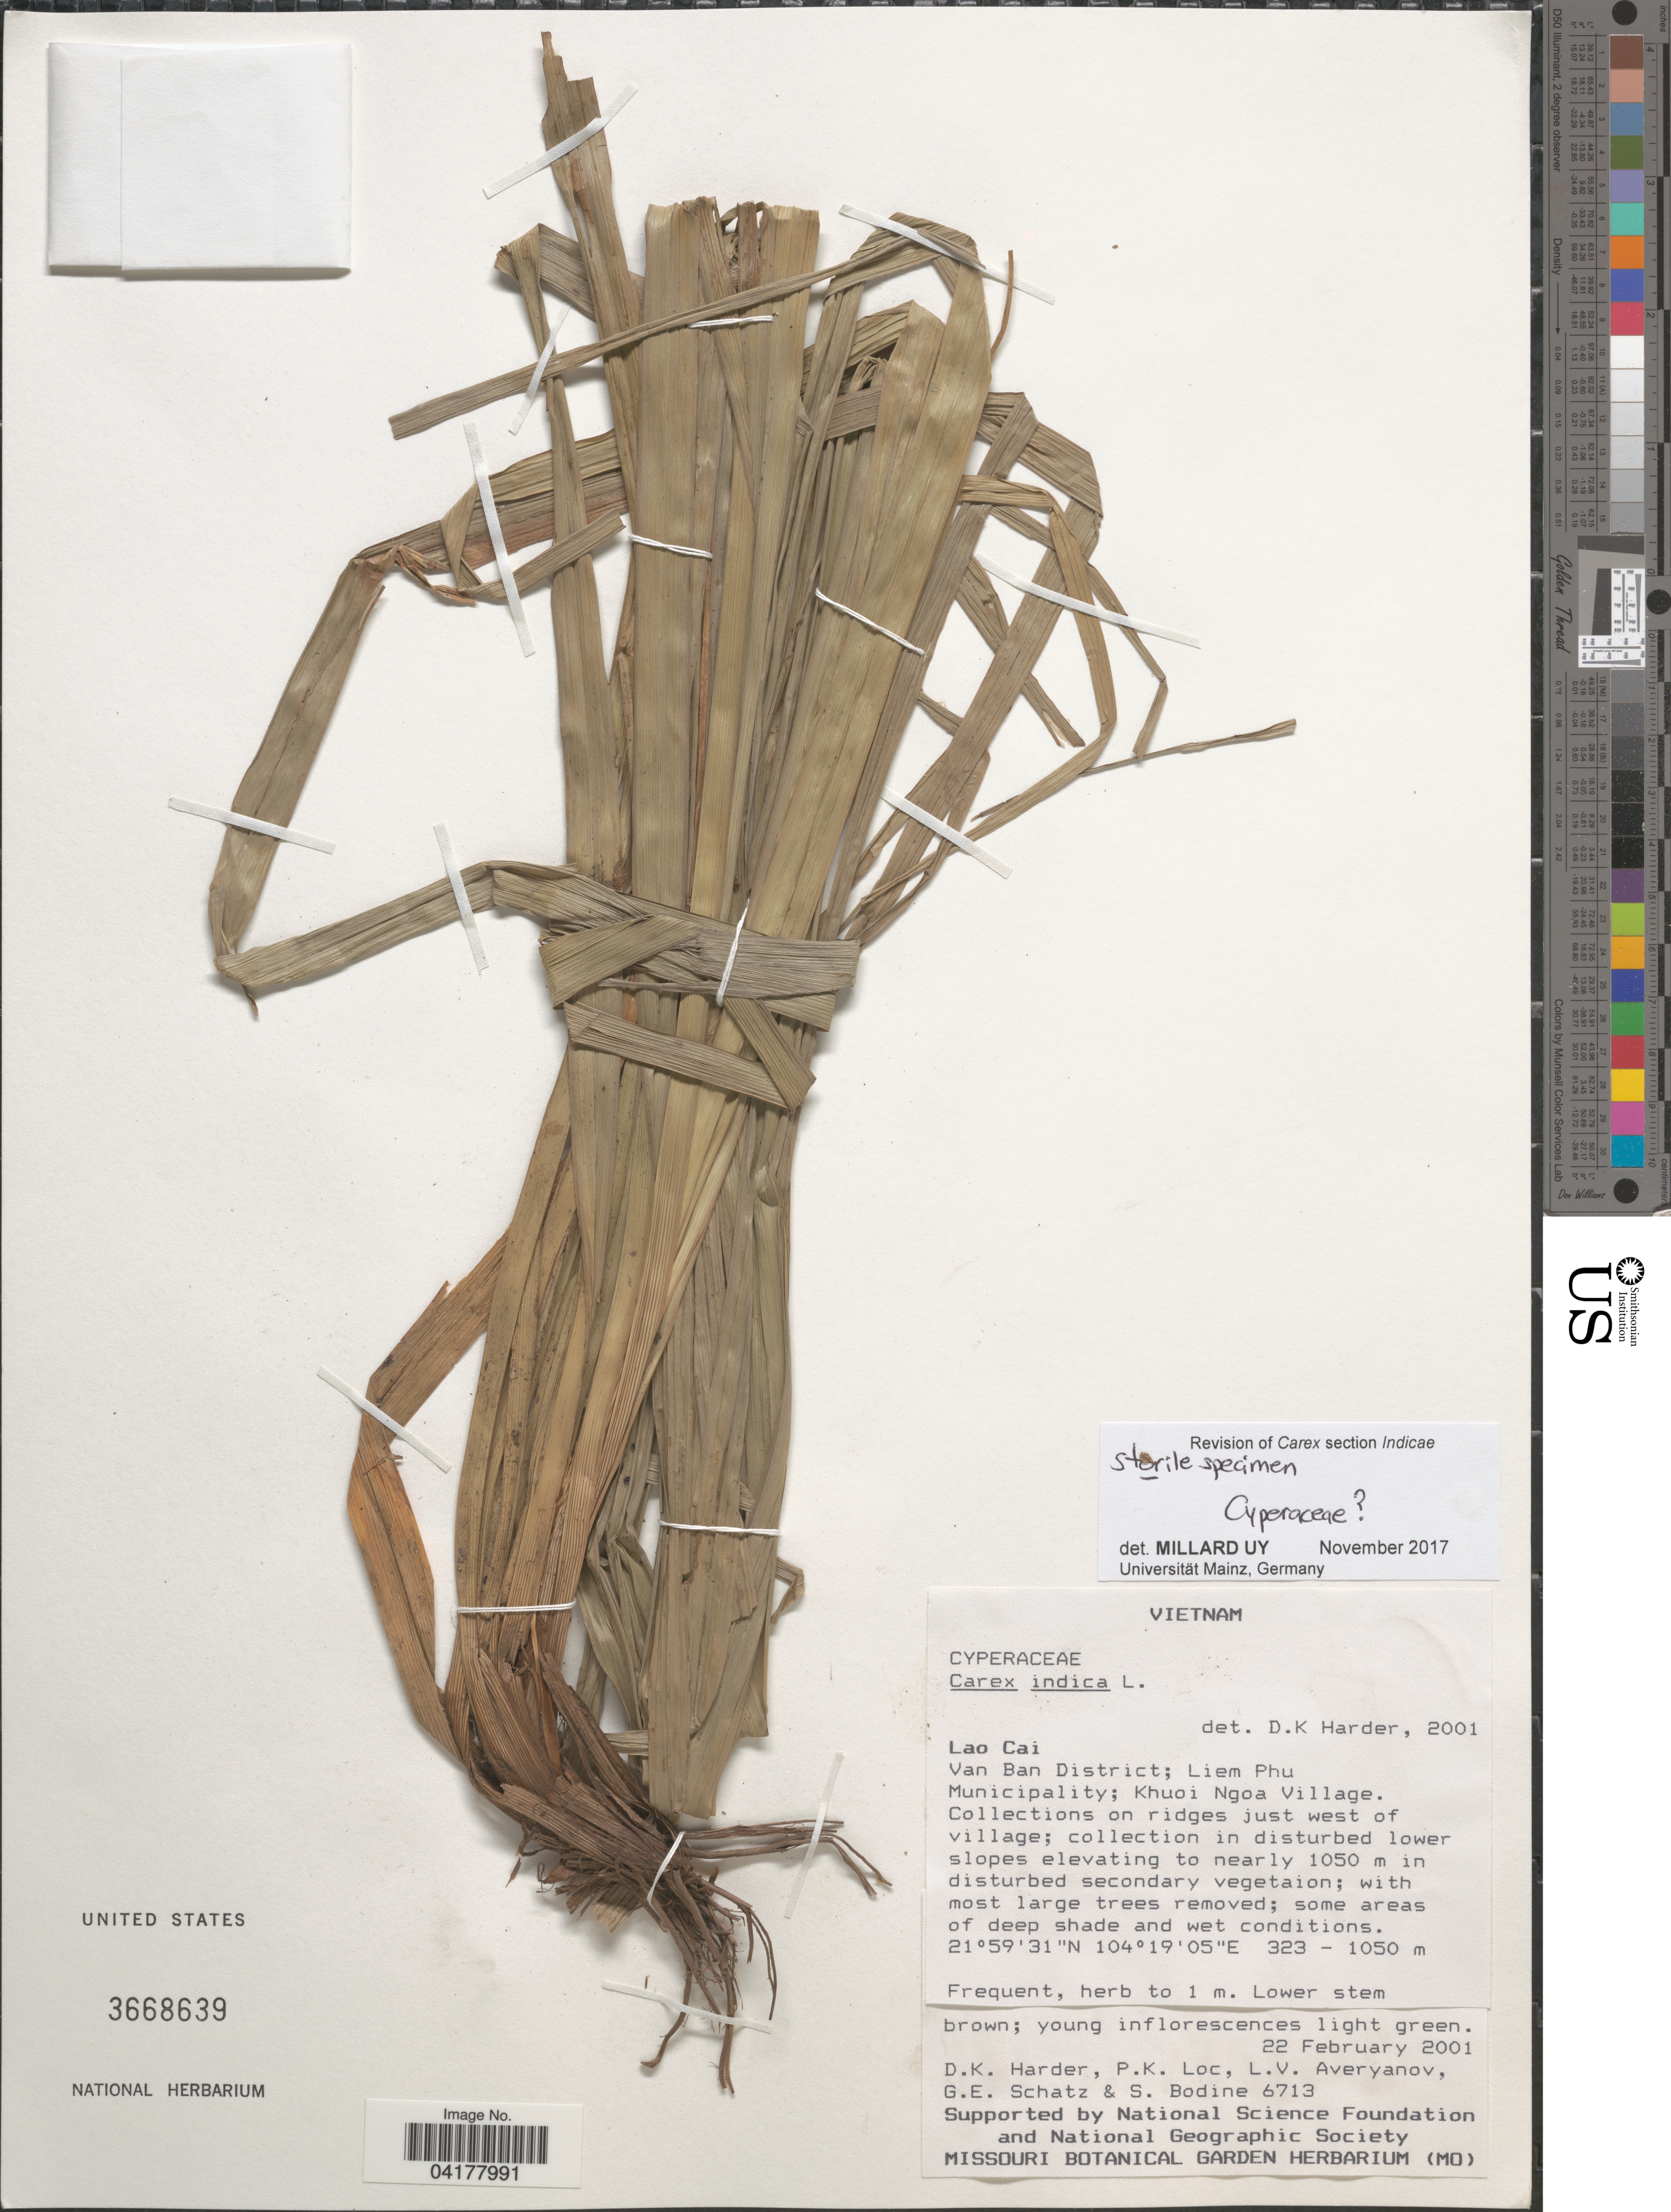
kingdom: Plantae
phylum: Tracheophyta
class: Liliopsida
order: Poales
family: Cyperaceae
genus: Carex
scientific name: Carex indica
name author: L.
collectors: D. Harder, P. K. Lôc, L. Averyanov, G. Schatz & S. Bodine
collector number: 6713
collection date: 2001-02-22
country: Vietnam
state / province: Lao Cai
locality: Van Ban District; Liem Phu Municipality; Khuoi Ngoa Village. Collections on ridges just west of village.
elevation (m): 323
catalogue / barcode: US 3668639